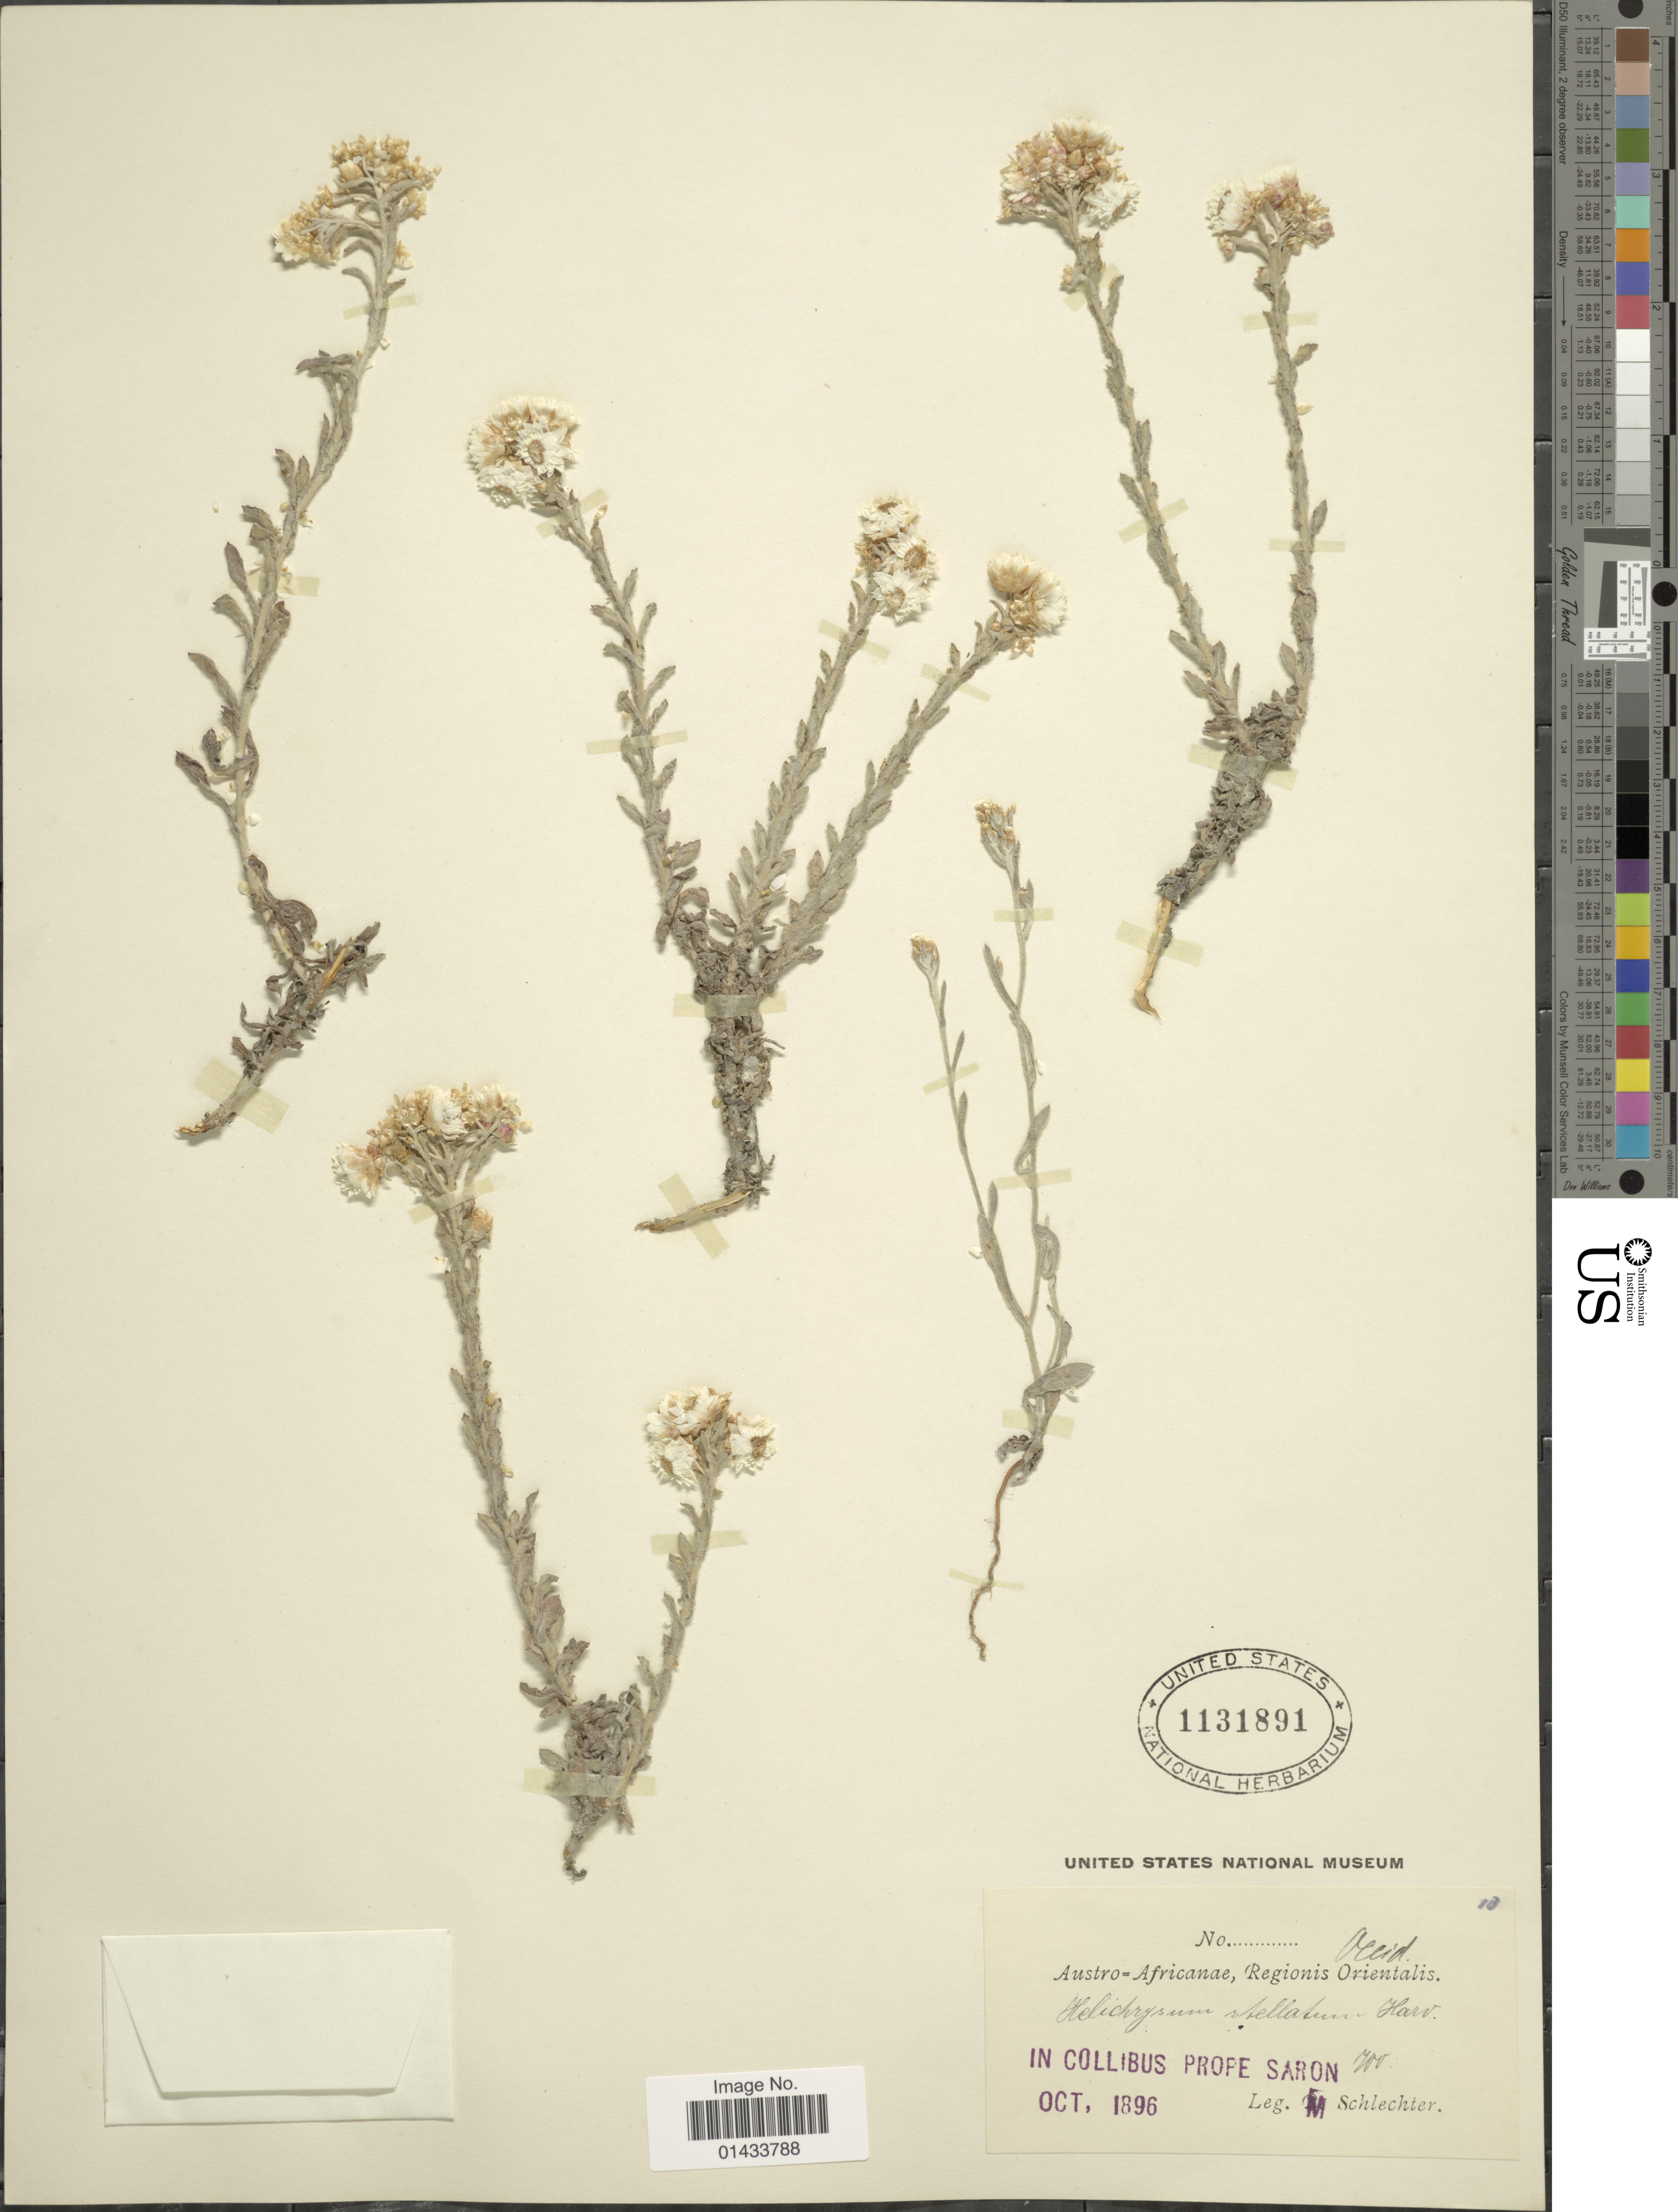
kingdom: Plantae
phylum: Tracheophyta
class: Magnoliopsida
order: Asterales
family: Asteraceae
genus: Helichrysum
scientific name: Helichrysum stellatum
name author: (L.) Less.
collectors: Schlechter, --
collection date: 1896-10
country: South Africa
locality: Regionis Orientalis, In collibus prope Saron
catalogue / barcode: US 1131891